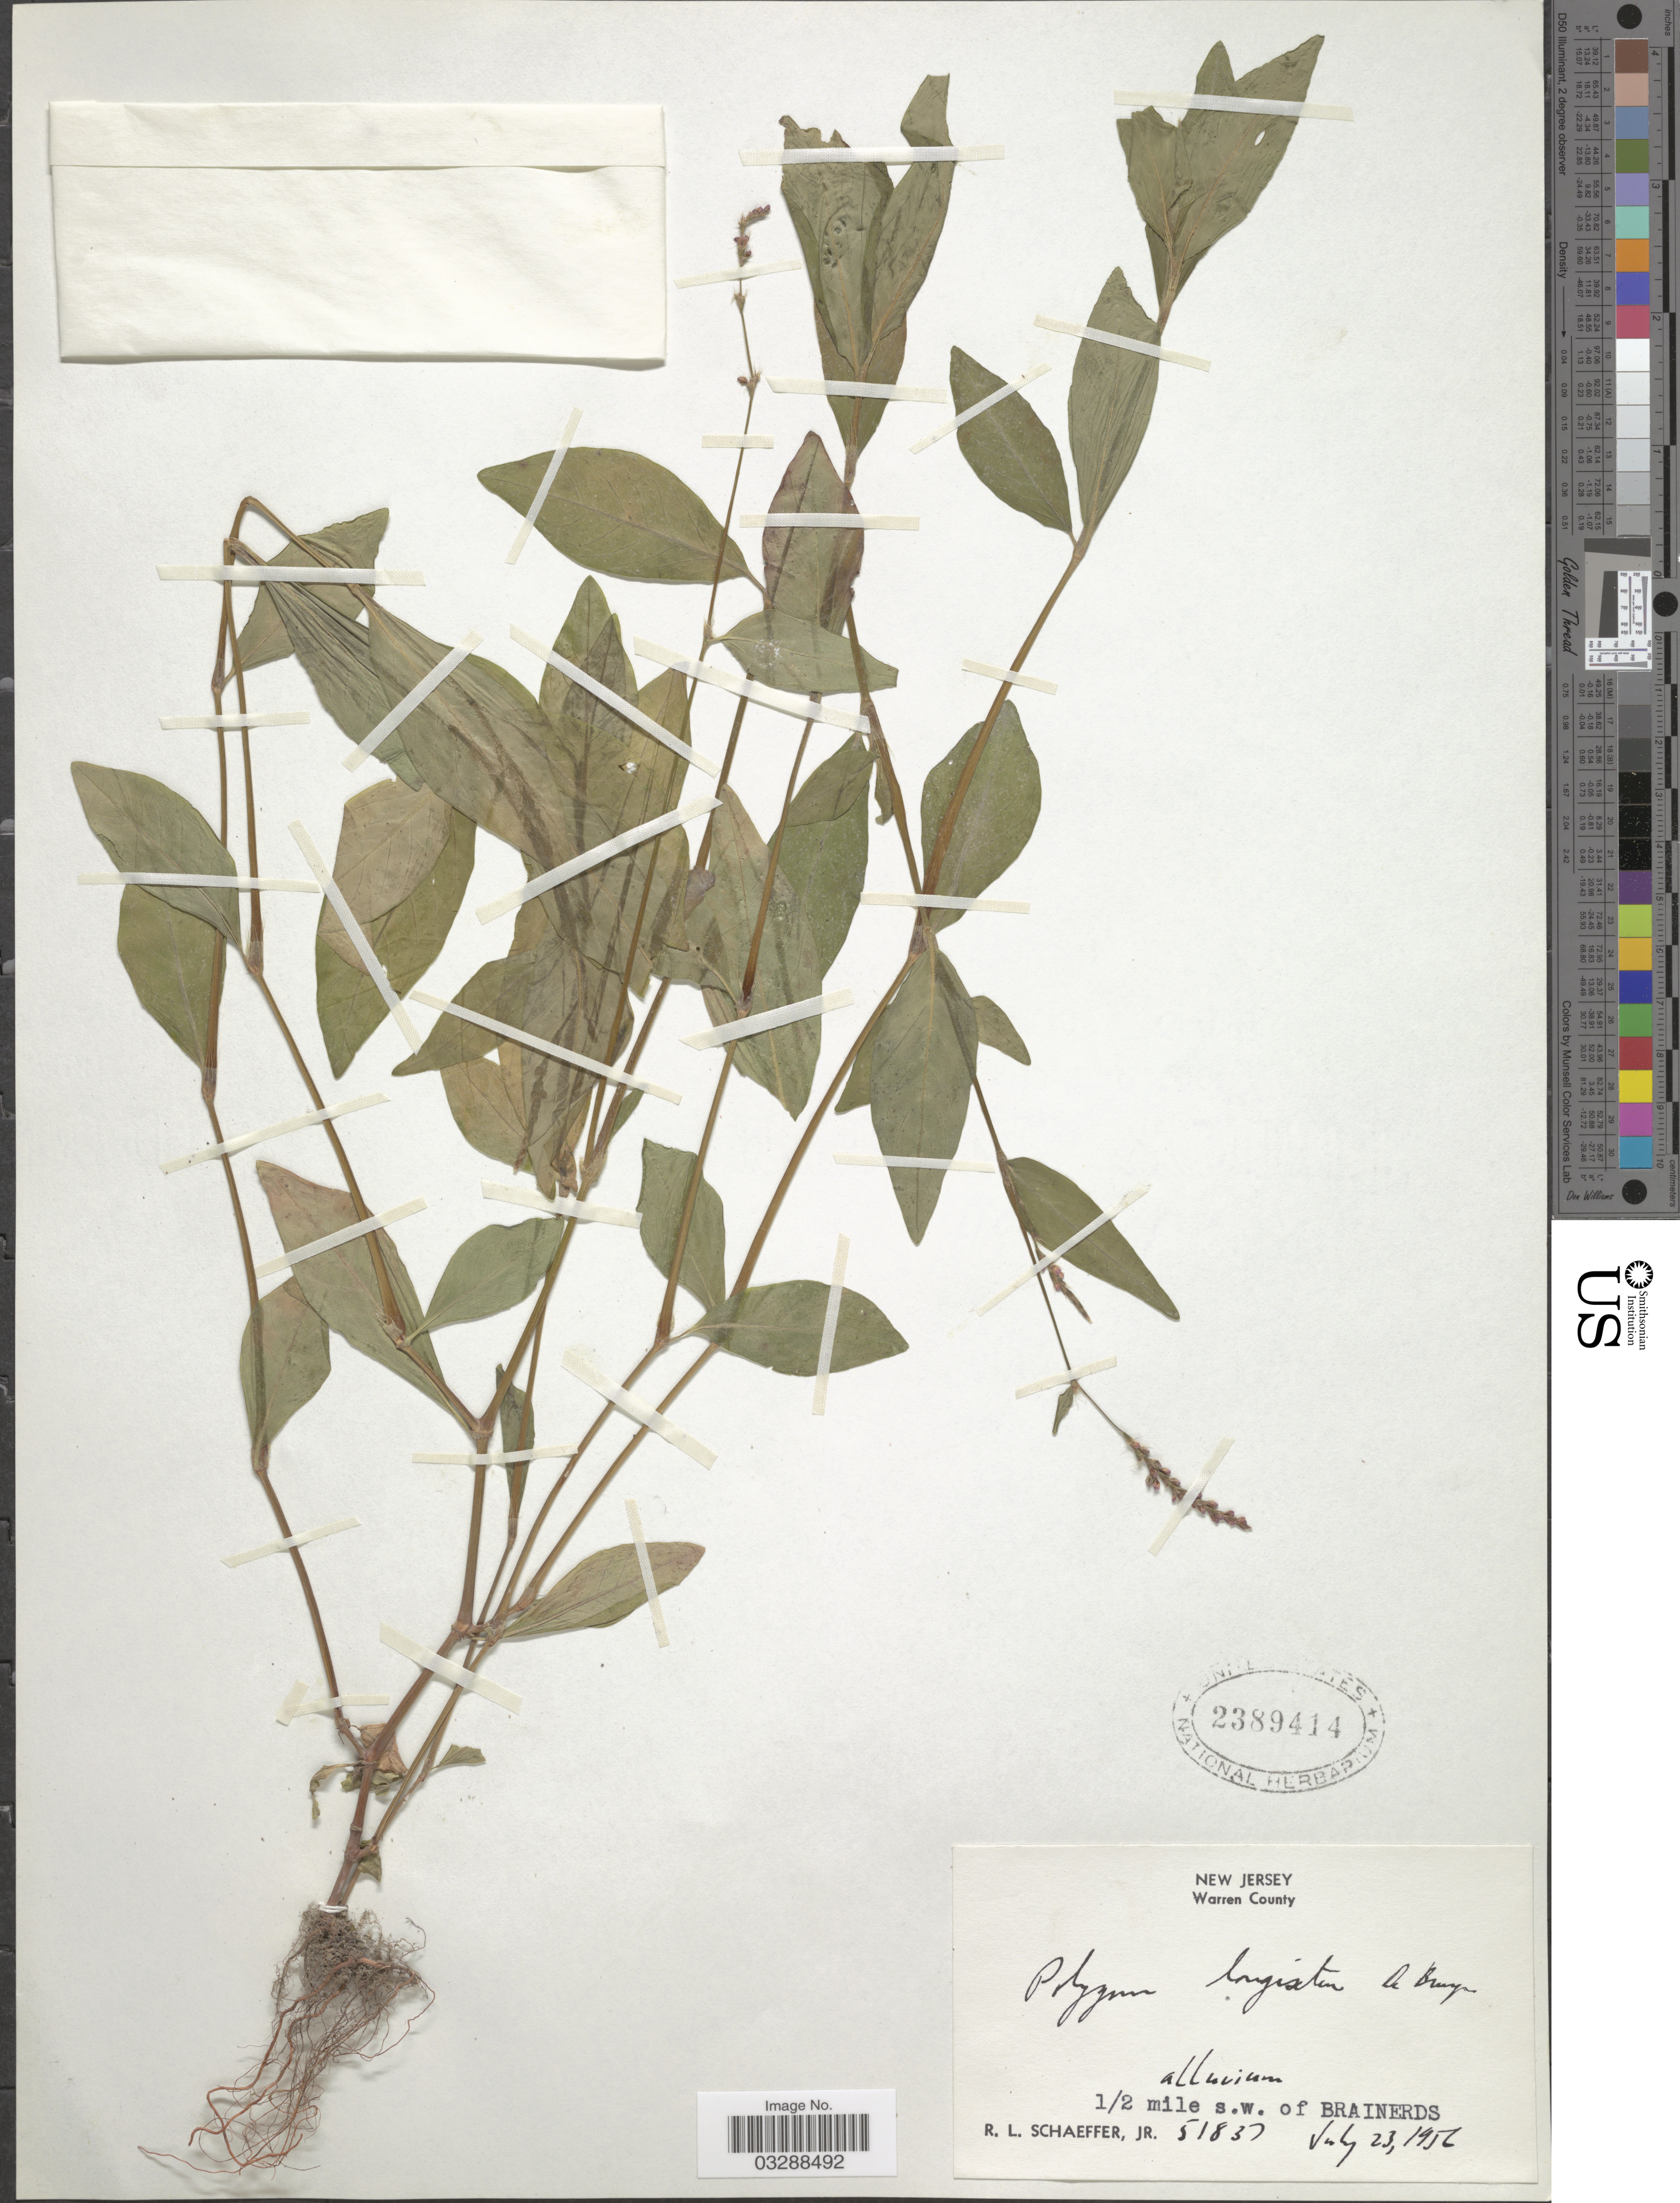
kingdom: Plantae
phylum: Tracheophyta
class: Magnoliopsida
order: Caryophyllales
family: Polygonaceae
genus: Persicaria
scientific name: Persicaria longiseta (Bruijn) Kitag.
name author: (Bruijn &) Kitag.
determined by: Atha, D. E.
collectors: R. L. Schaeffer Jr.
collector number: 51837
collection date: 1956-07-23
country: United States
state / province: New Jersey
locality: Warren County. ½ mile s.w. of Brainerds.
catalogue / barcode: US 2389414